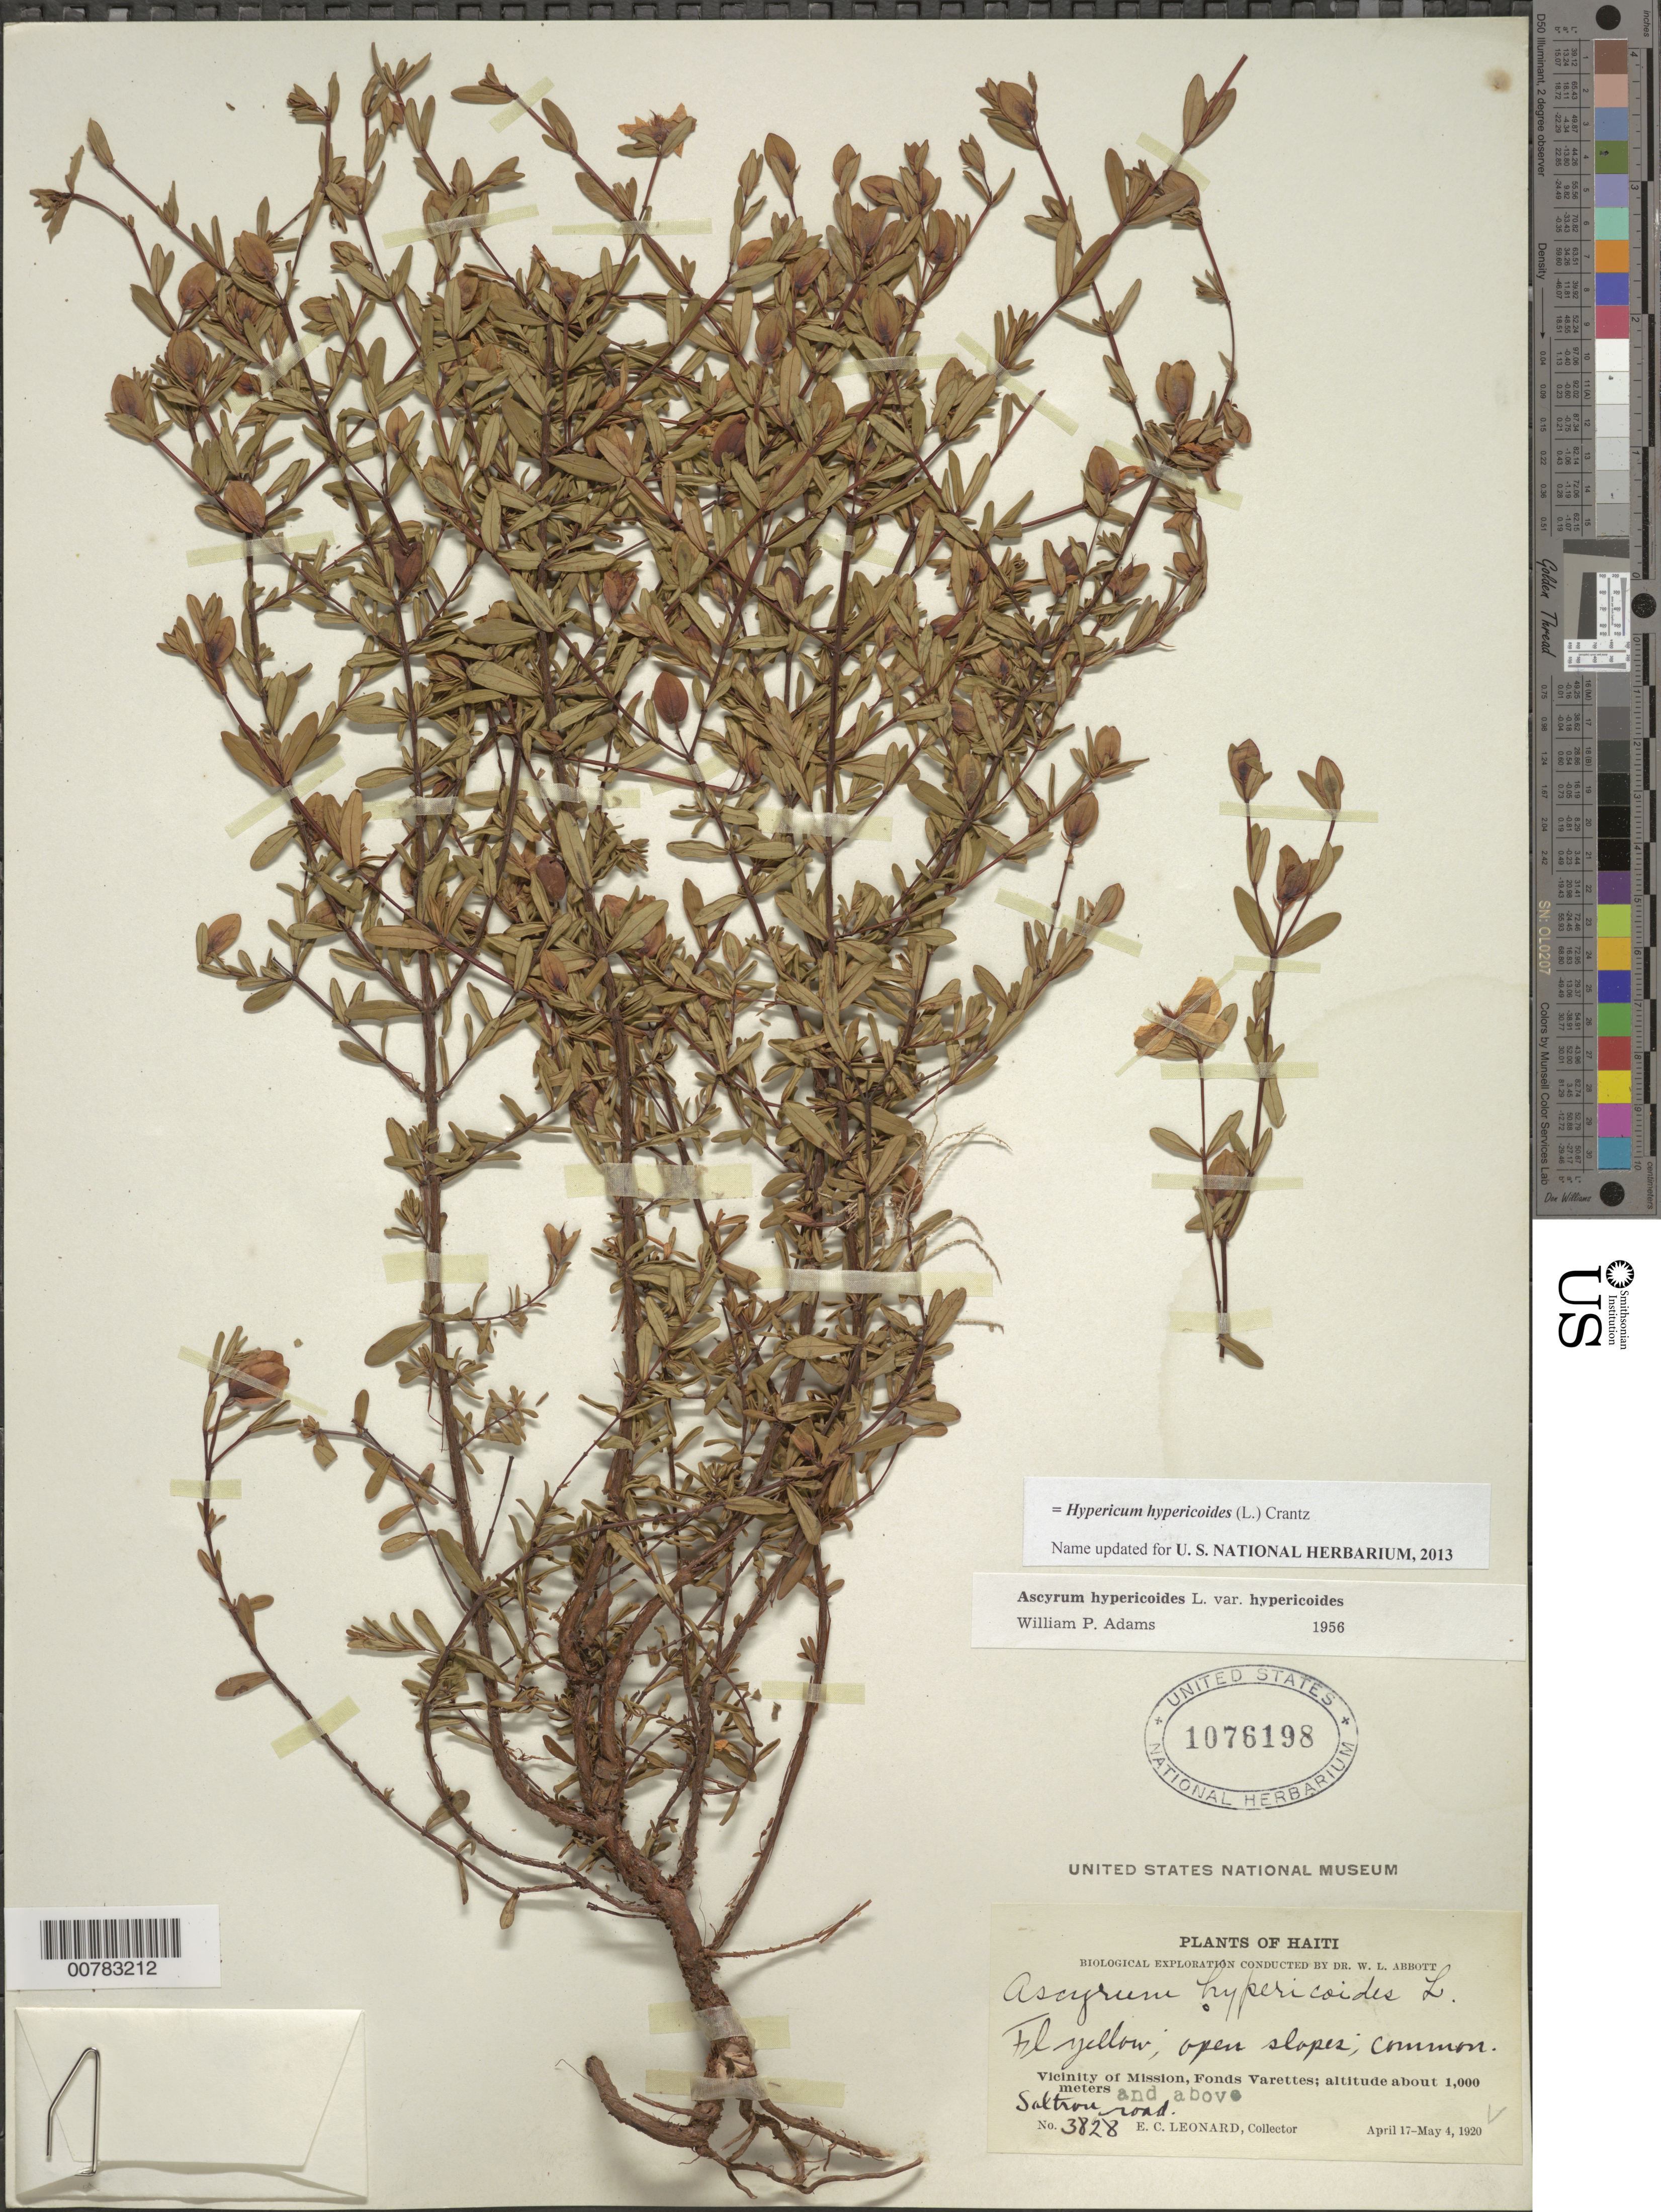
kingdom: Plantae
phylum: Tracheophyta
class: Magnoliopsida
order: Malpighiales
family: Hypericaceae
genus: Hypericum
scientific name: Hypericum hypericoides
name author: (L.) Crantz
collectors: E. C. Leonard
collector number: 3828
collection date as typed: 17 Apr 1920 04 May 1920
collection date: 1920-04-17/1920-05-04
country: Haiti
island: Hispaniola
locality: Fonds Varettes, vicinity of Mission, Saltrou road.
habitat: Open slopes.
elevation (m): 1000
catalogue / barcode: US 1076198